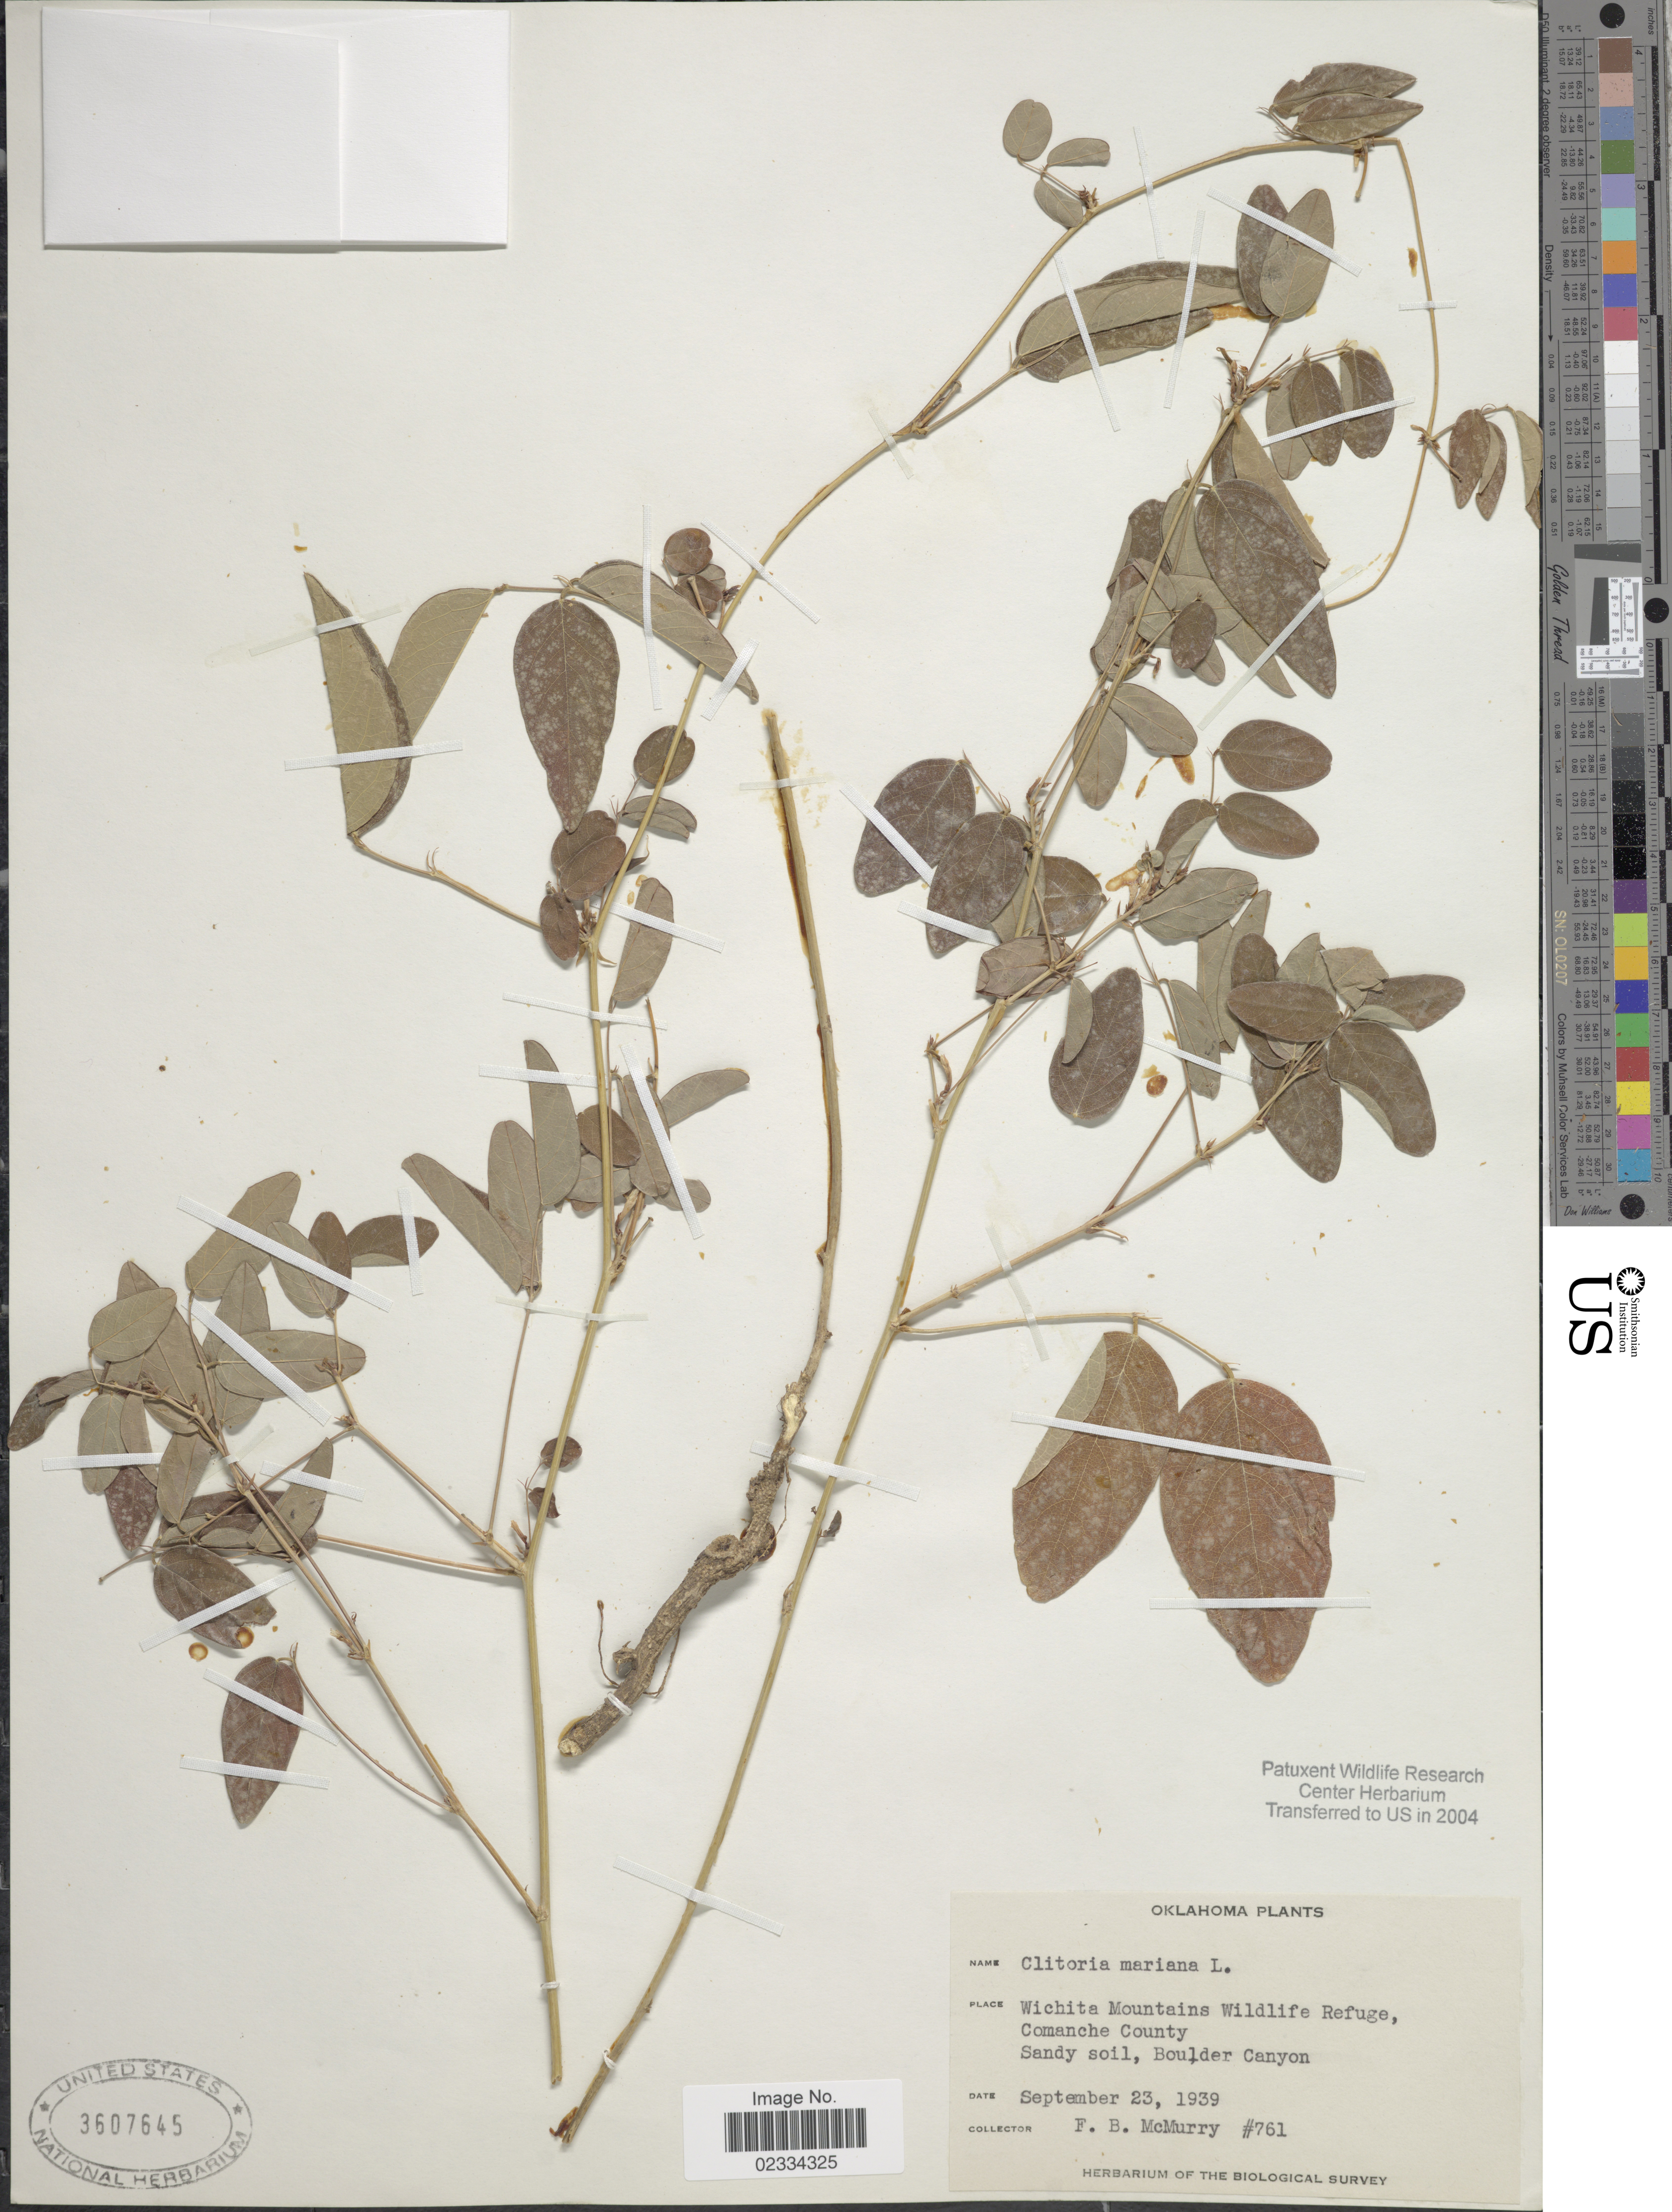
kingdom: Plantae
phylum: Tracheophyta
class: Magnoliopsida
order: Fabales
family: Fabaceae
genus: Clitoria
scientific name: Clitoria mariana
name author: L.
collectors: F. B. McMurry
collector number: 761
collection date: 1939-09-23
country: United States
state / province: Oklahoma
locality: Wichita Mountains Wildlife Refuge, Comanche County, Boulder County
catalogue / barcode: US 3607645